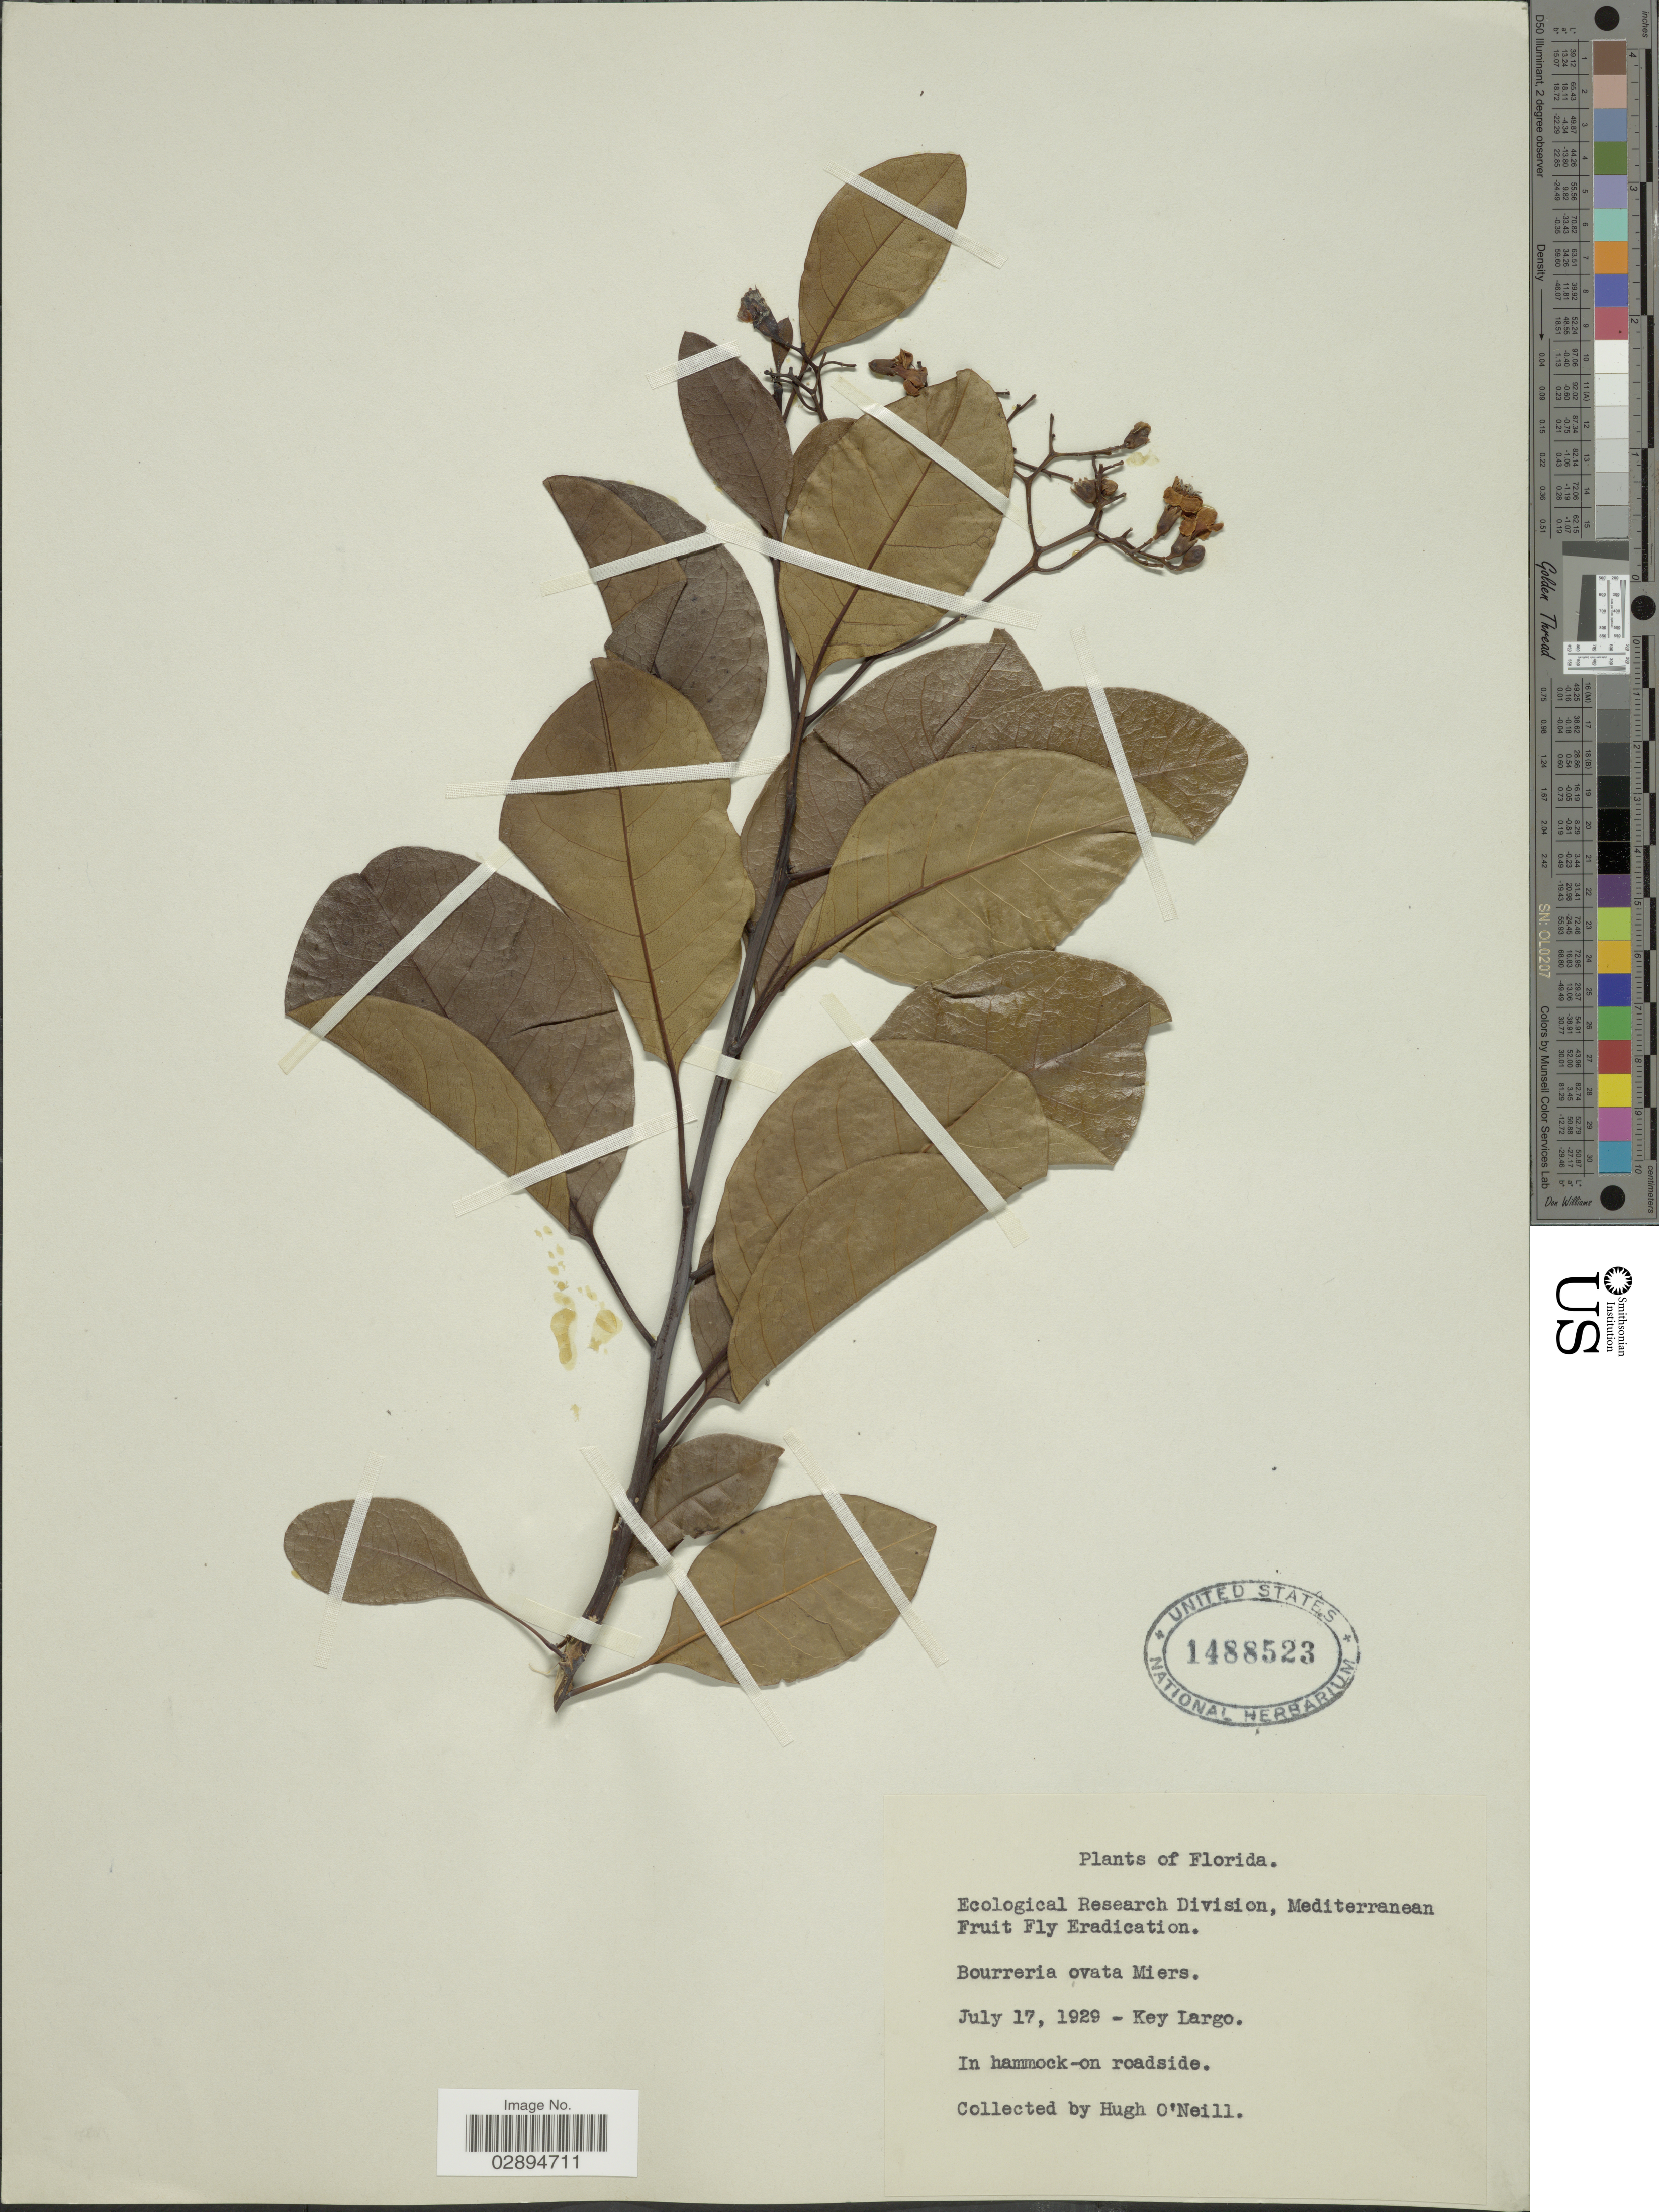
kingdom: Plantae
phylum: Tracheophyta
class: Magnoliopsida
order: Boraginales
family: Ehretiaceae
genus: Bourreria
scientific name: Bourreria ovata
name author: Miers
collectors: H. O'Neill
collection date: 1929-07-17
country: United States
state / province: Florida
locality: Key Largo. In hammock-on roadside.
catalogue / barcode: US 1488523